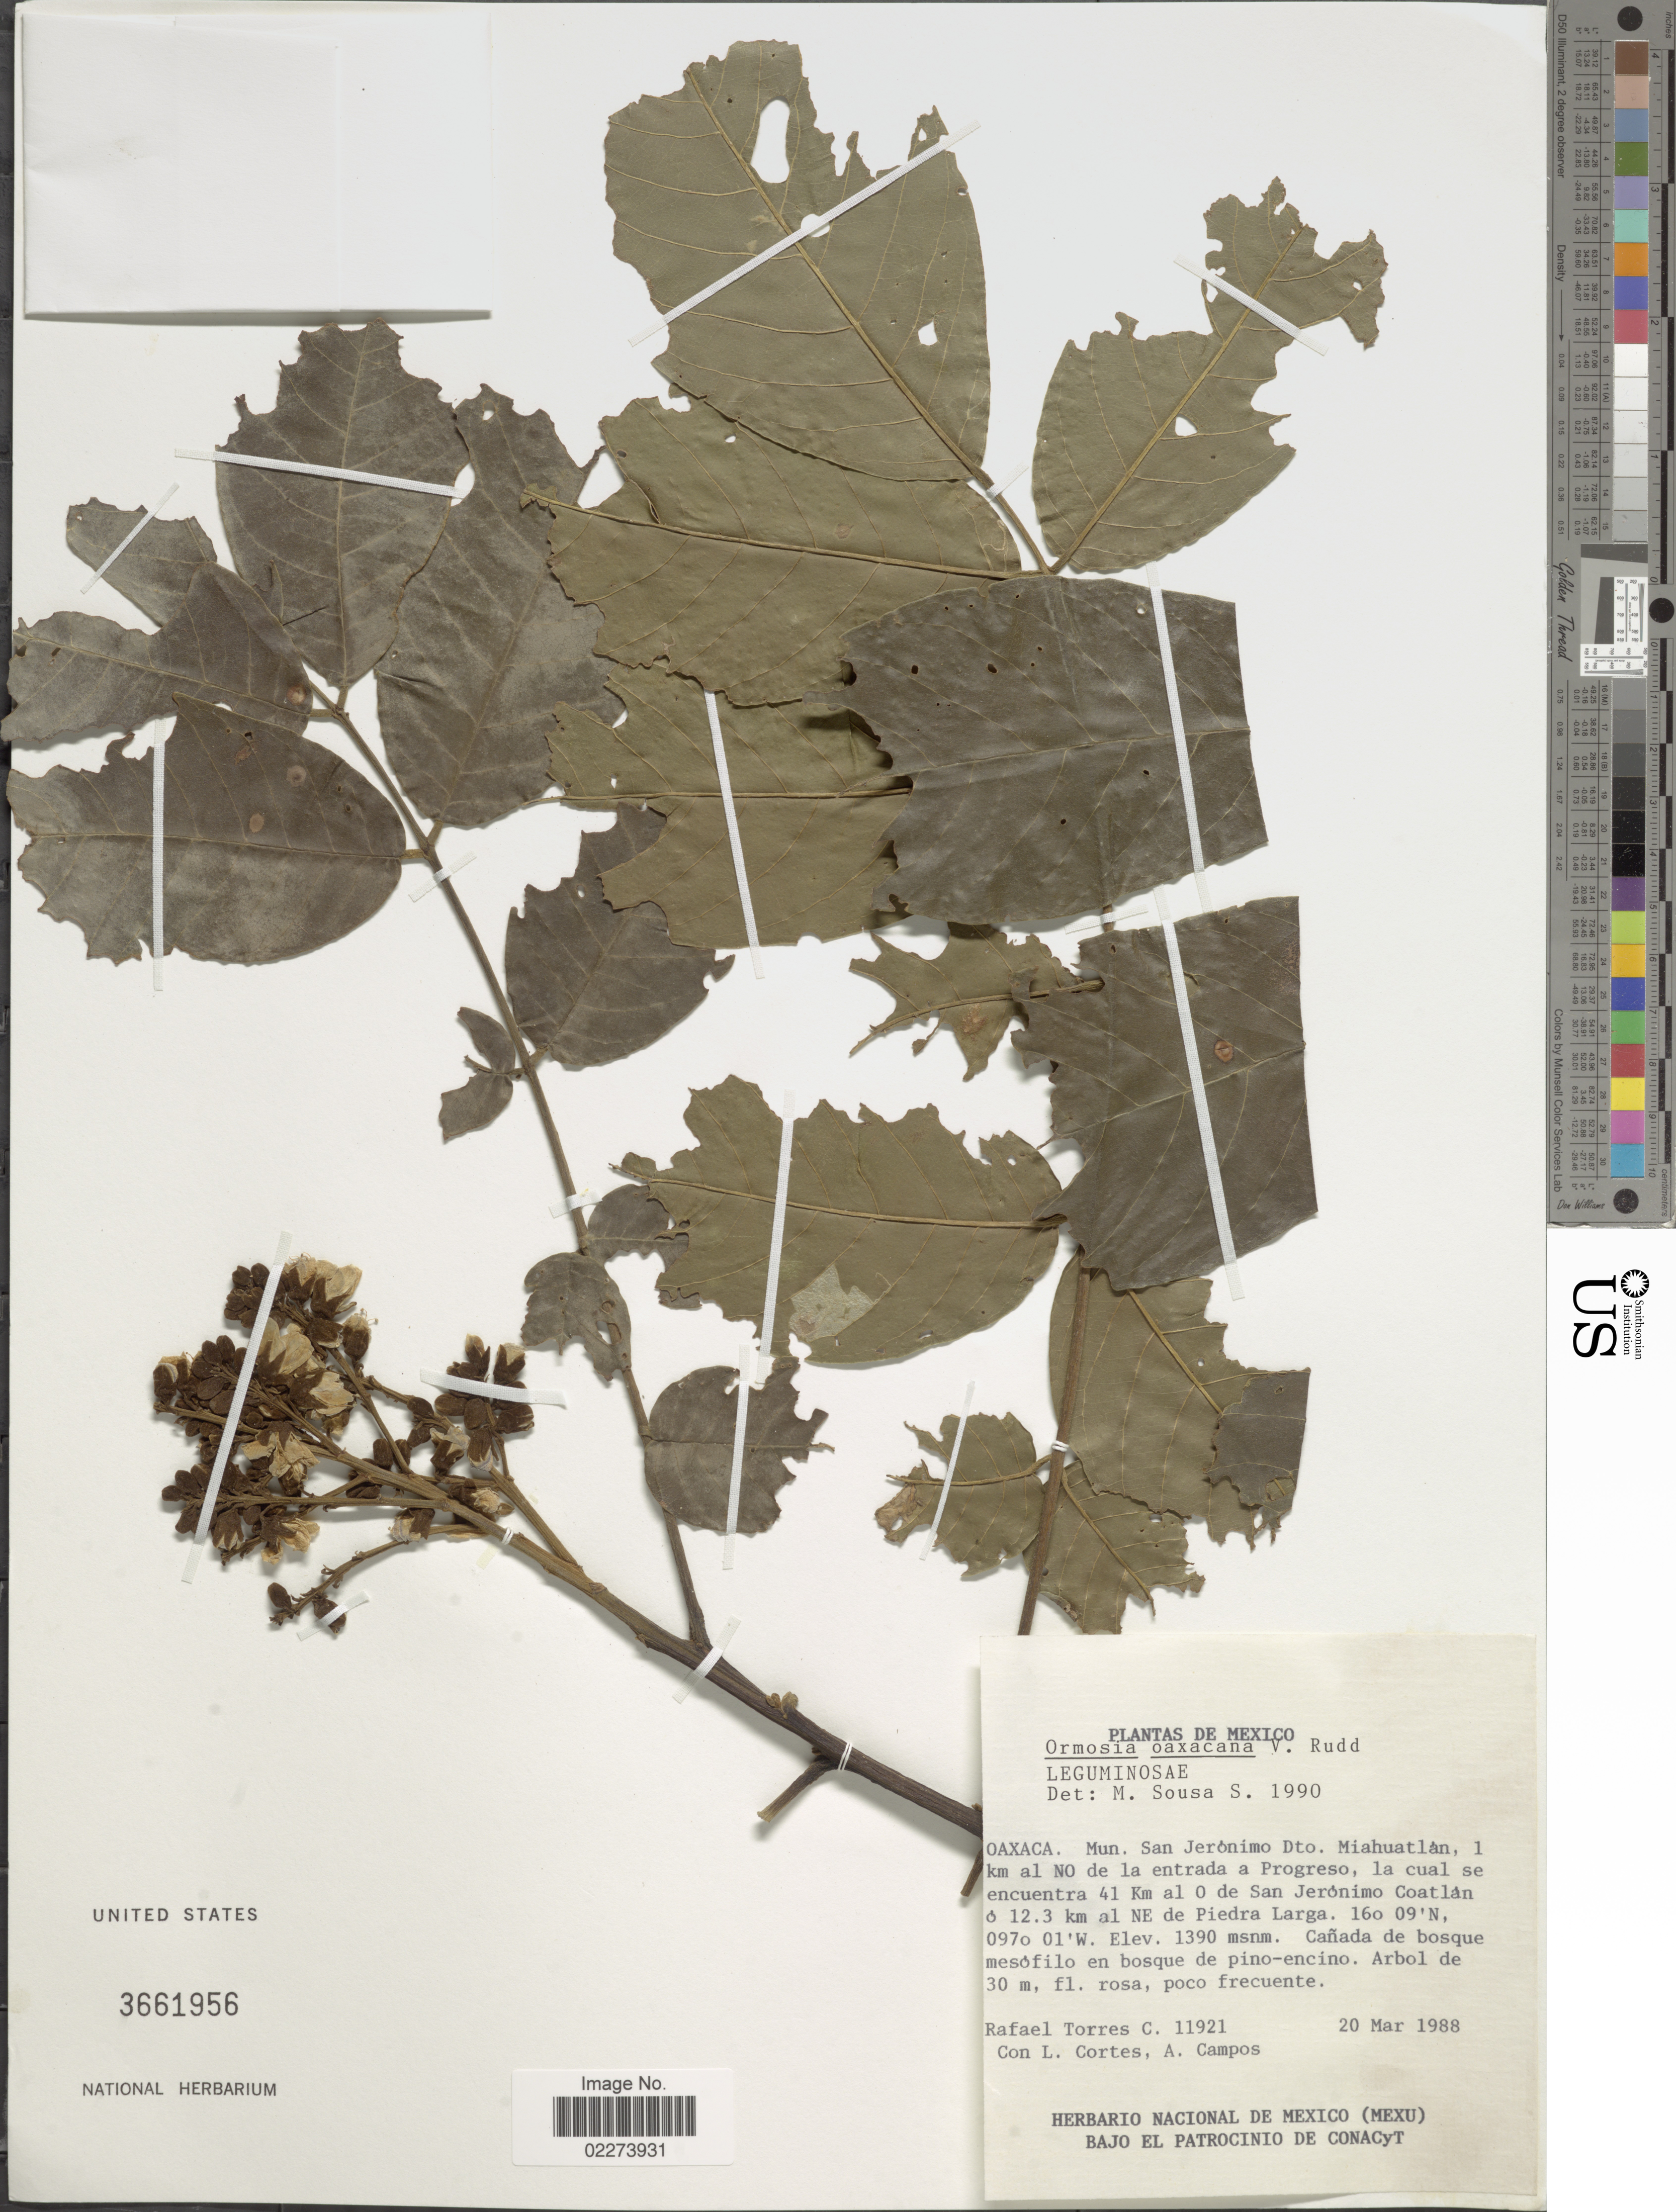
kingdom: Plantae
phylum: Tracheophyta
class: Magnoliopsida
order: Fabales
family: Fabaceae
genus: Ormosia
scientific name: Ormosia oaxacana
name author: Rudd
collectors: R. Torres C., L. Cortes & A. R. Campos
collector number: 11921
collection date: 1988-03-20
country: Mexico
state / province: Oaxaca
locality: Oaxaca, Mun. San Jeronimo Dt. Miahiatlan, 1 km al NO de la entrada a Progreso, la cual se encuentra 41 km al O de San Jeronimo Coatlan 12.3 km a NE de Piedra Larga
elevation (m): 1390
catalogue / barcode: US 3661956